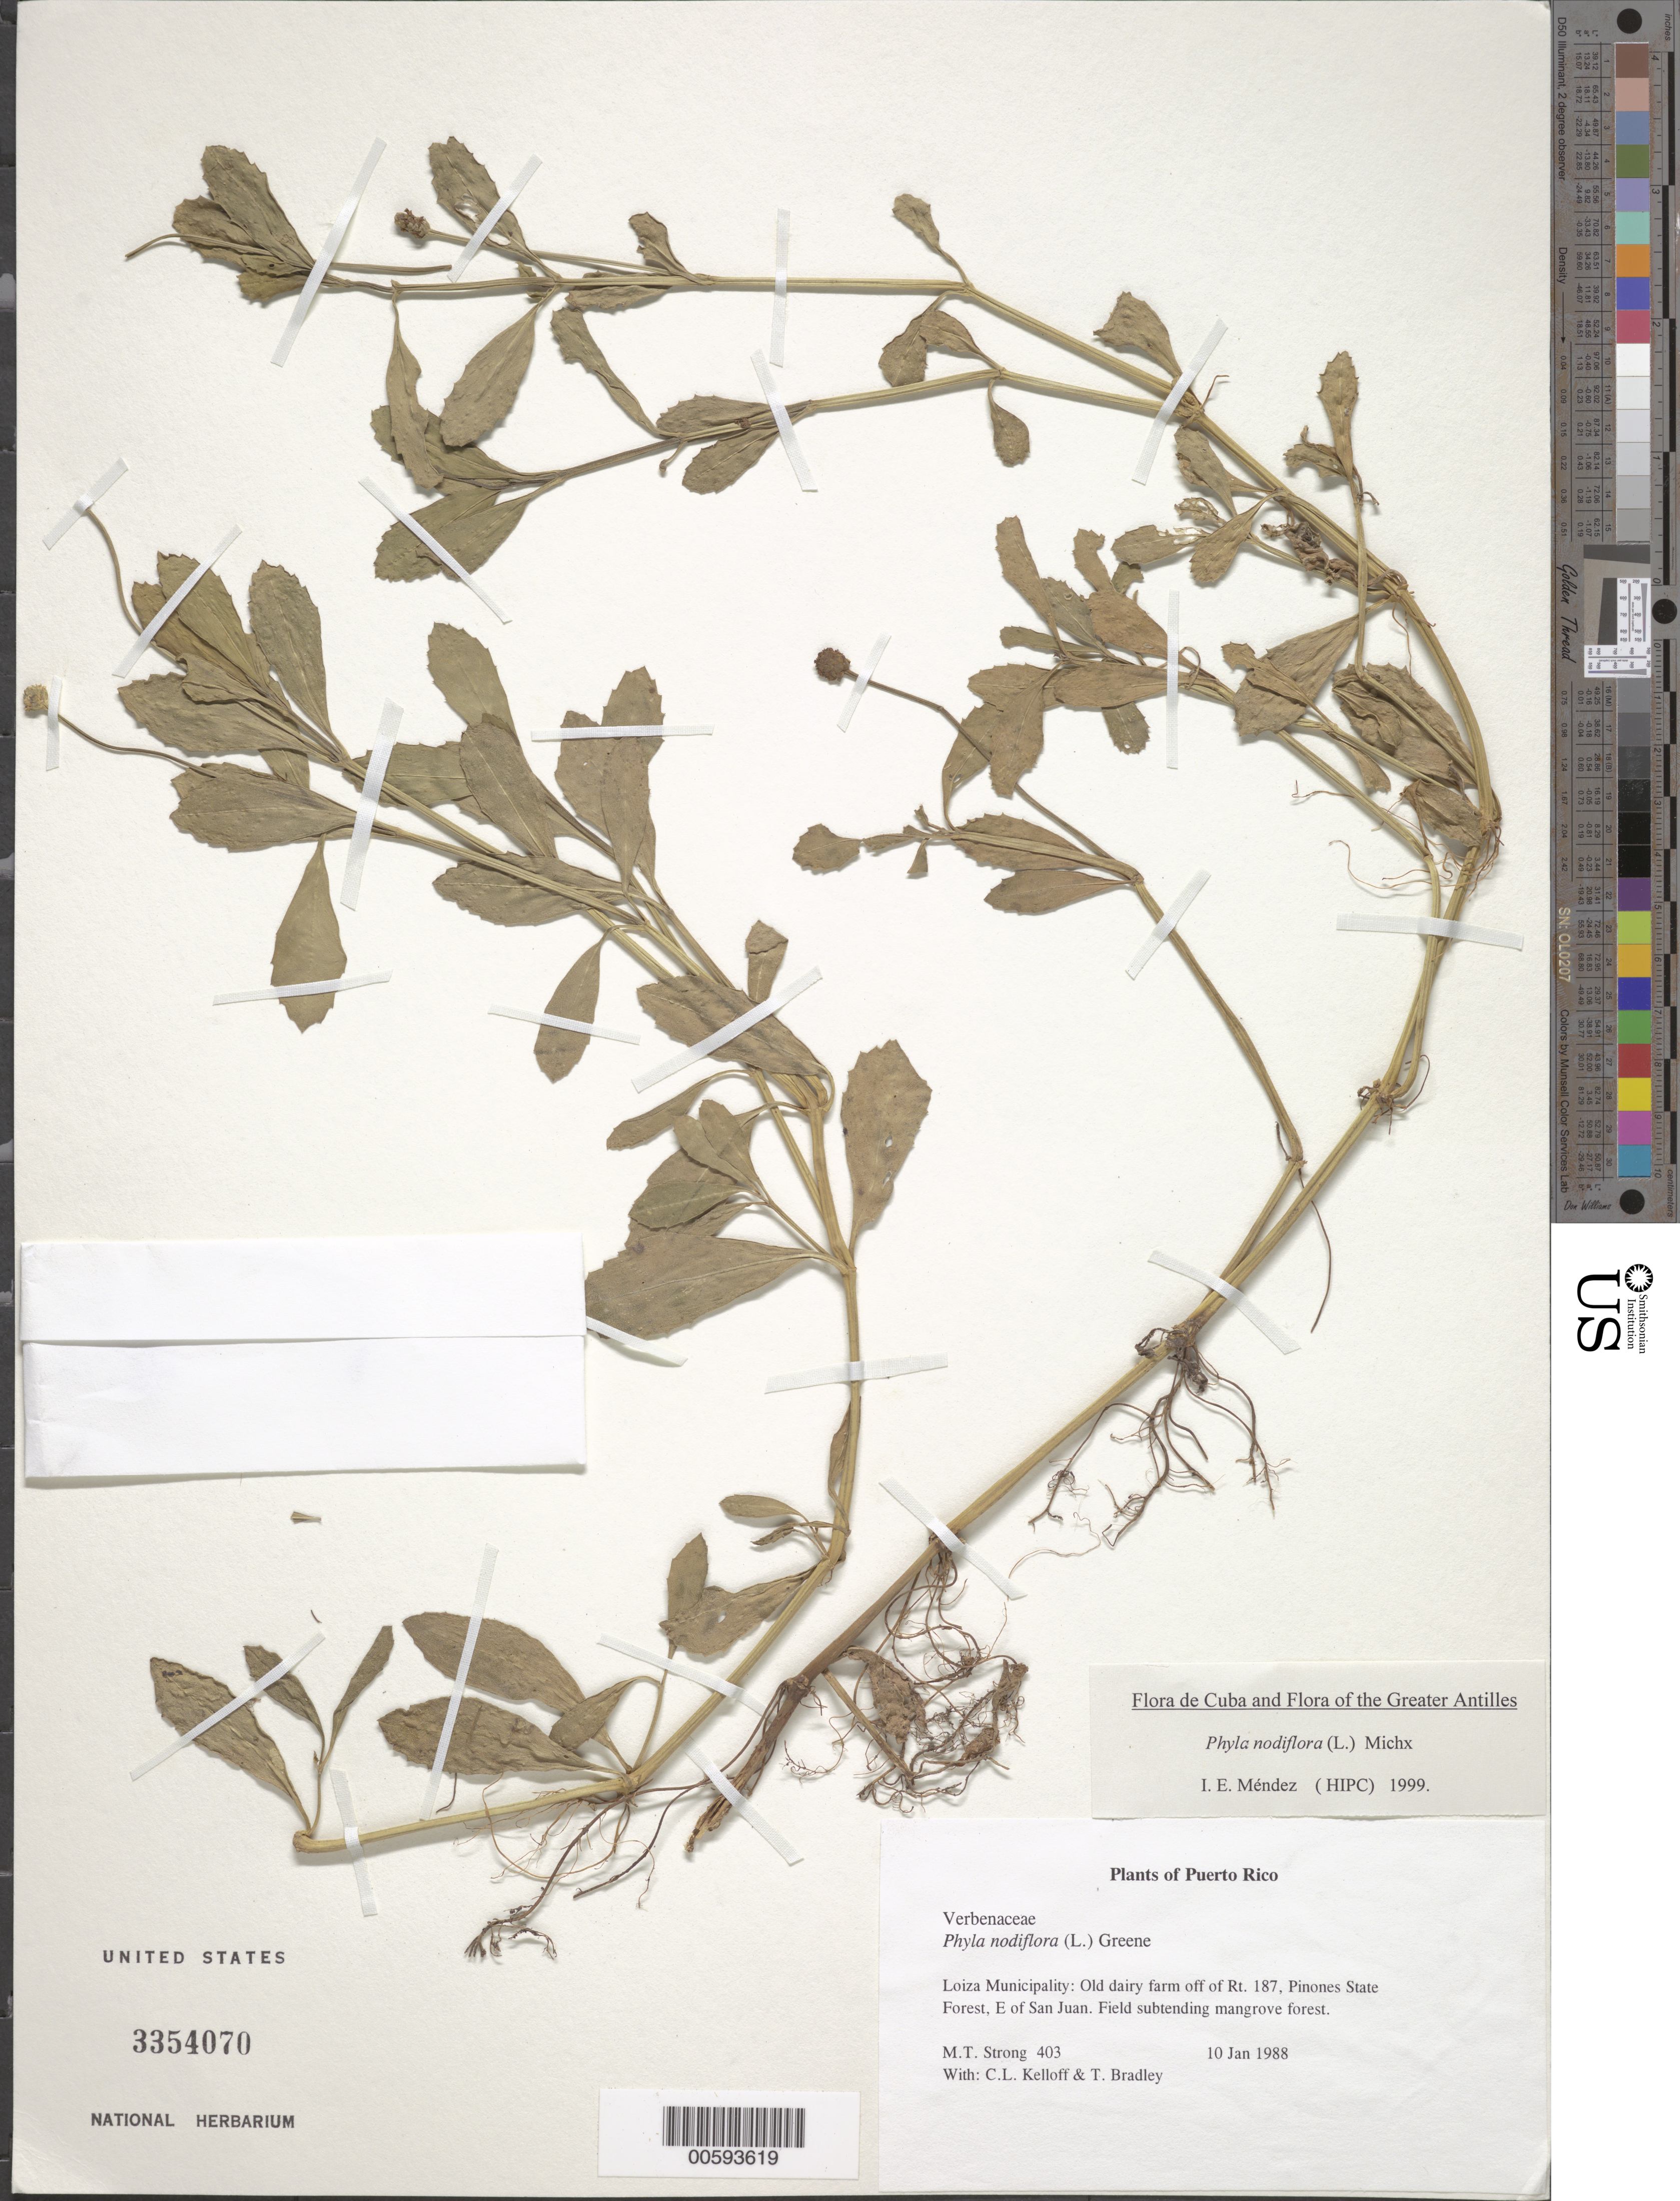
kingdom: Plantae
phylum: Tracheophyta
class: Magnoliopsida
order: Lamiales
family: Verbenaceae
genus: Phyla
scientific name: Phyla nodiflora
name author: (L.) Greene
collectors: M. T. Strong, C. L. Kelloff & T. Bradley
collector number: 403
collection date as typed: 10 Jan 1988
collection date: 1988-01-10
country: Puerto Rico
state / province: Loíza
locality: Loiza Municipality: Old dairy farm off of Rt. 187, Piñones State Forest, E of San Juan.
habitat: Field subtending mangrove forest.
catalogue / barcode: US 3354070